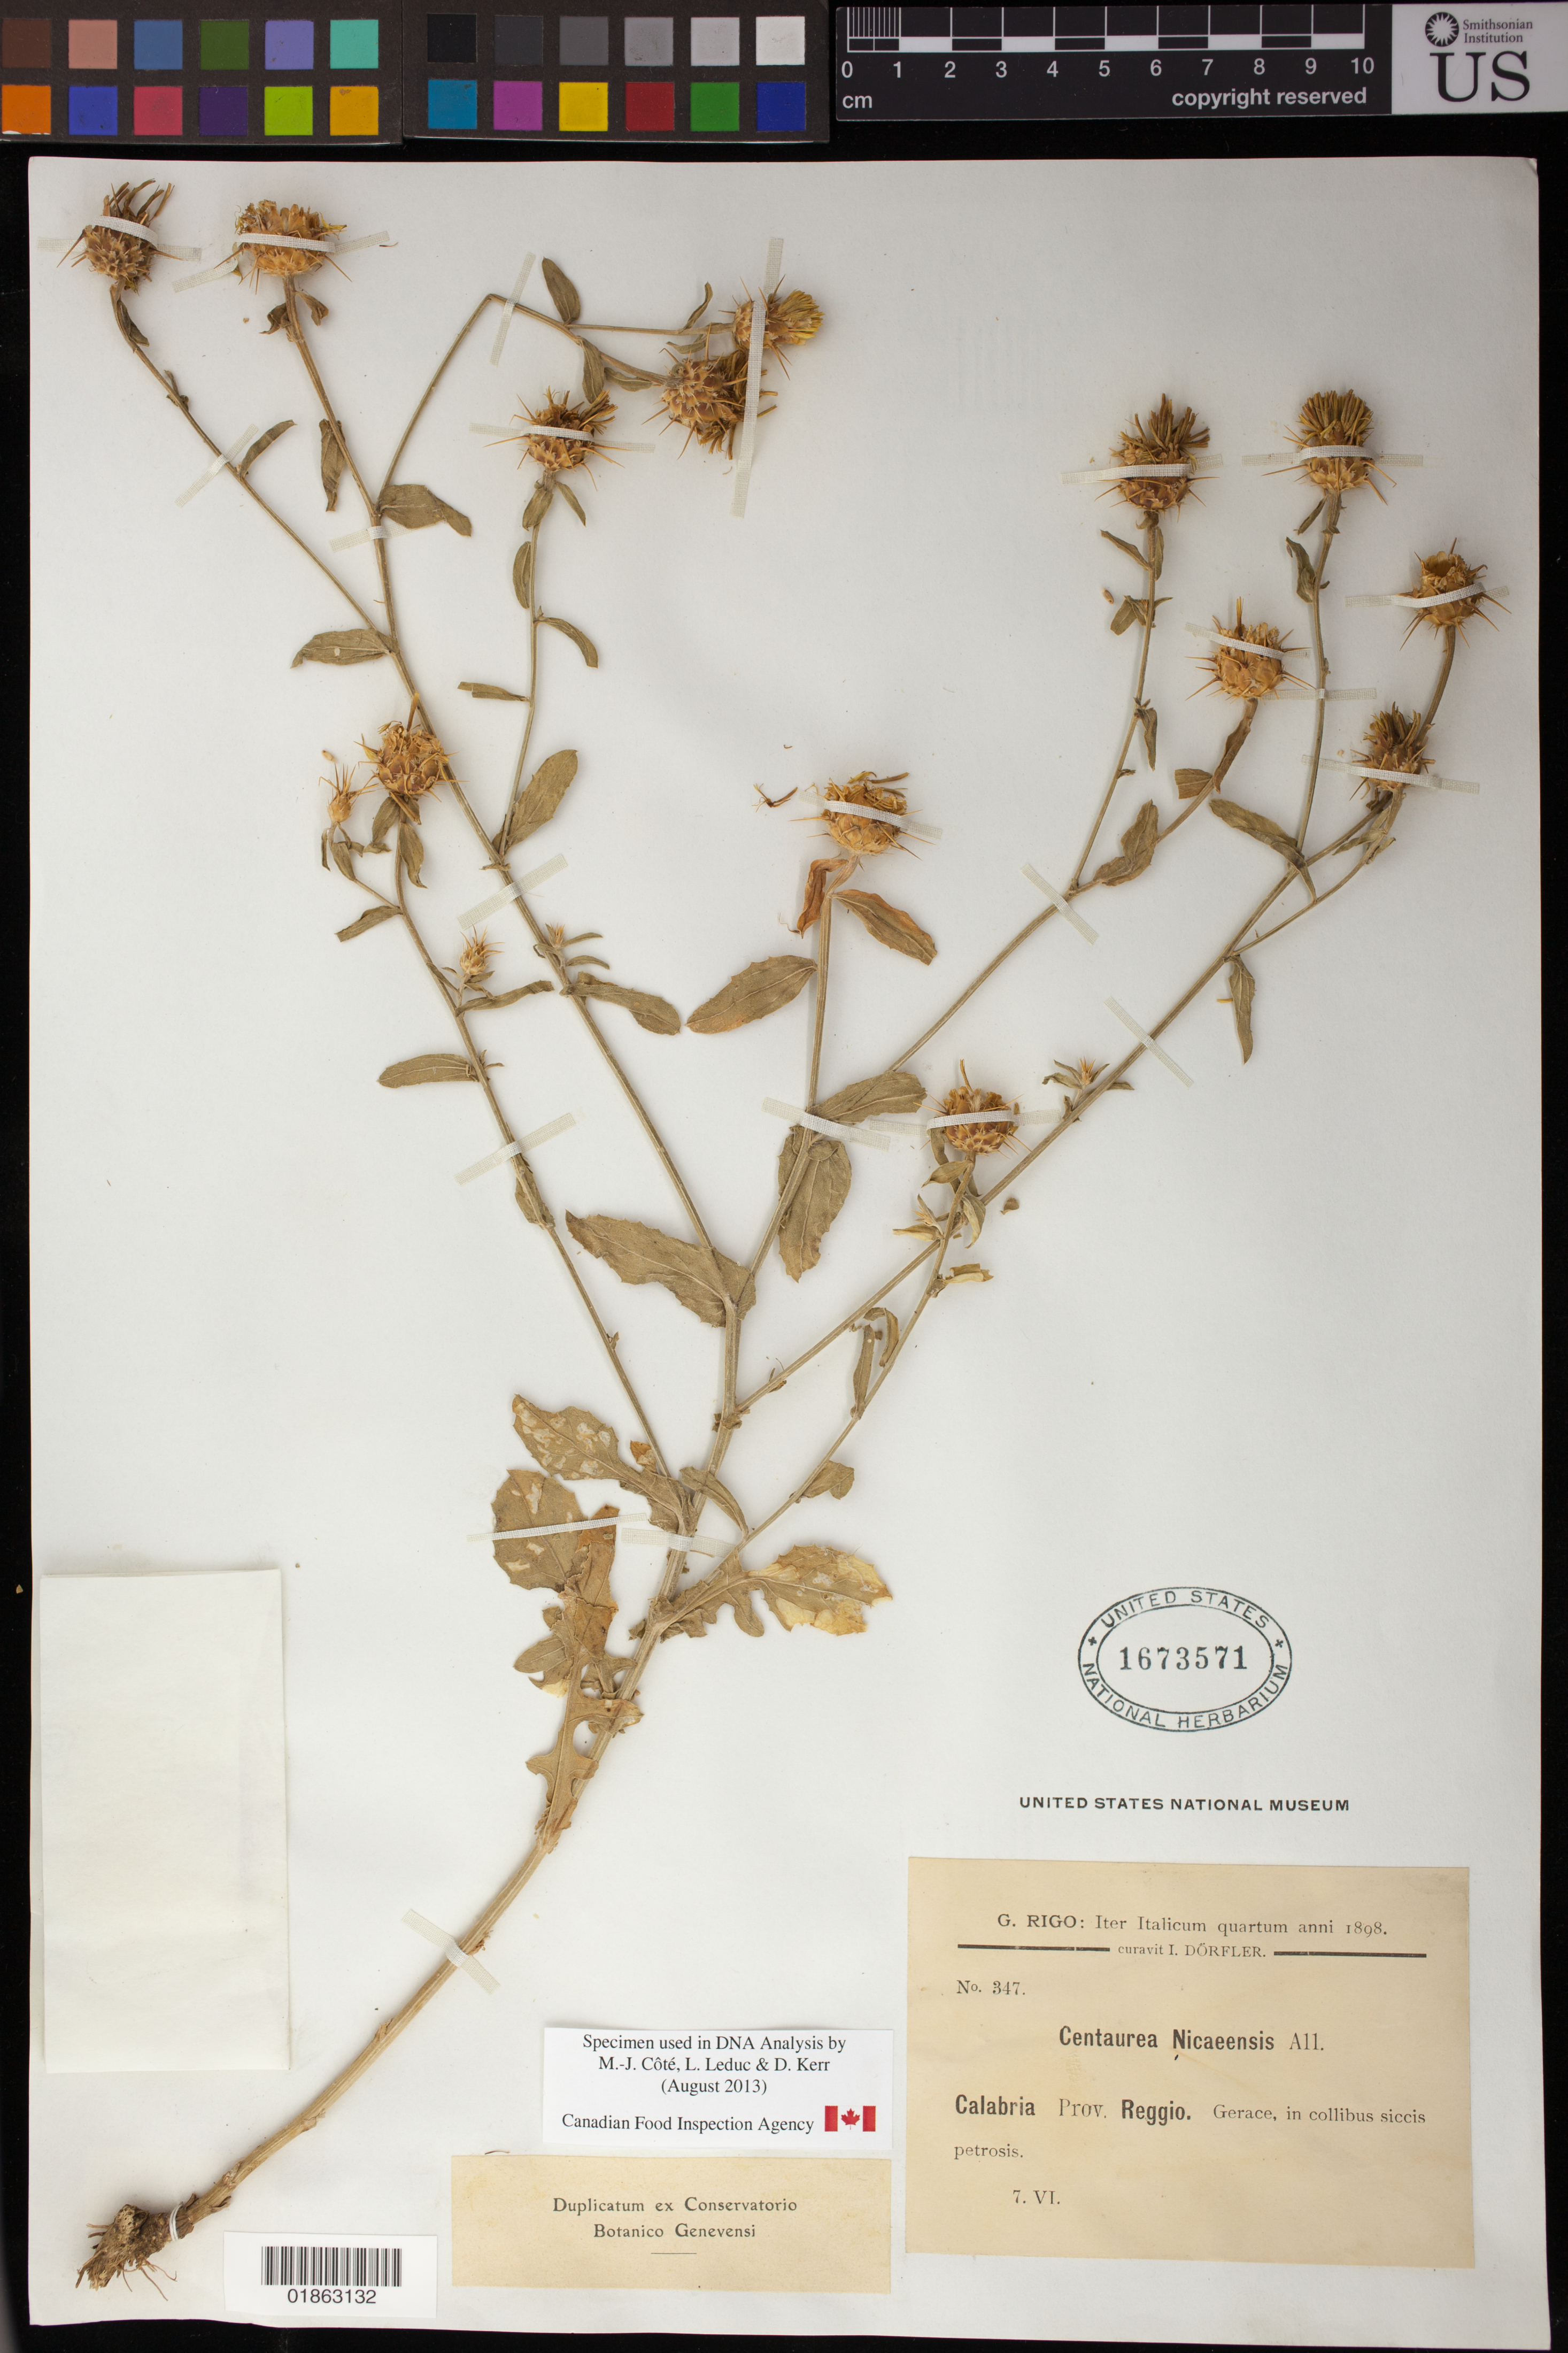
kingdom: Plantae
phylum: Tracheophyta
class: Magnoliopsida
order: Asterales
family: Asteraceae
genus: Centaurea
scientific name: Centaurea sicula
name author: L.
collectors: G. Rigo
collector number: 347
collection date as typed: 7.VI; Iter Italicum quartum anni 1898.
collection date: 1898-06-07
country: Italy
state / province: Calabria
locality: Prov. Reggio, Gerace, in collibus siccis petrosis.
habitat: In collibus siccis petrosis.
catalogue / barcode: US 1673571